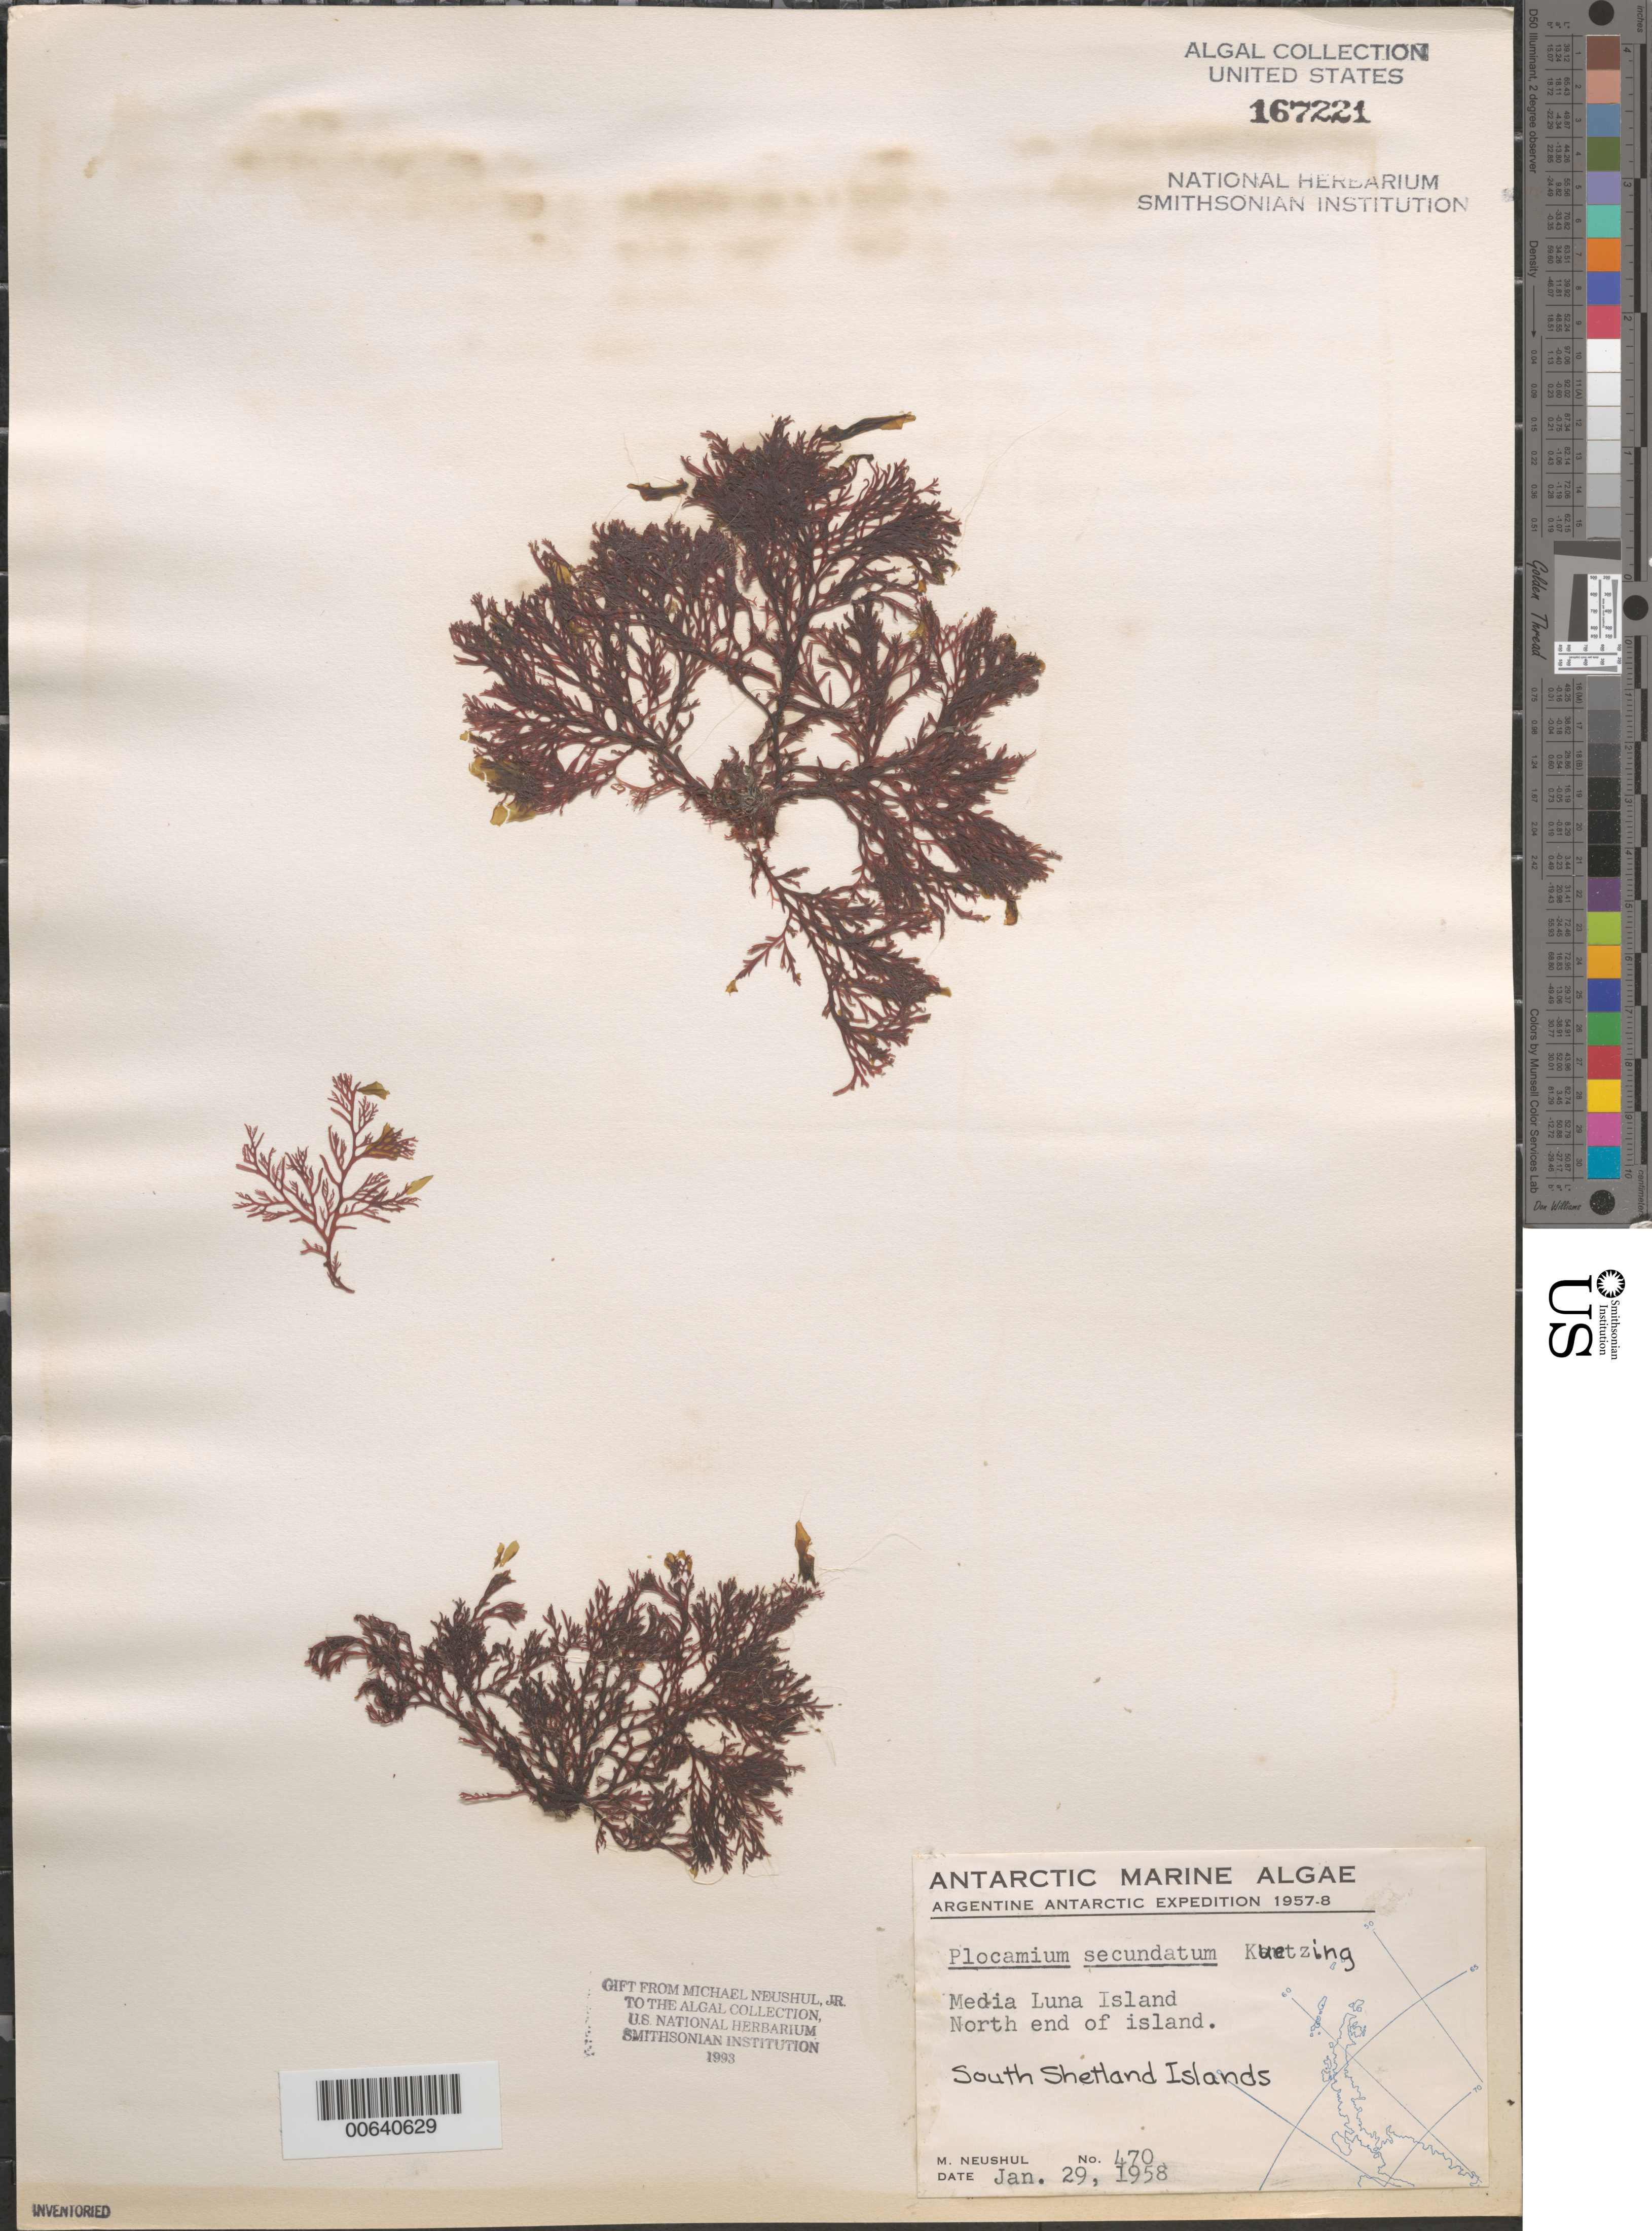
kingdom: Plantae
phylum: Rhodophyta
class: Florideophyceae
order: Plocamiales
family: Plocamiaceae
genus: Plocamium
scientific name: Plocamium secundatum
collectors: M. Neushul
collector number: Neushul 470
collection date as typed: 29 Jan 1958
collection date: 1958-01-29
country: Antarctica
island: Half Moon Island (Media Luna Island)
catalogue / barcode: US 167221